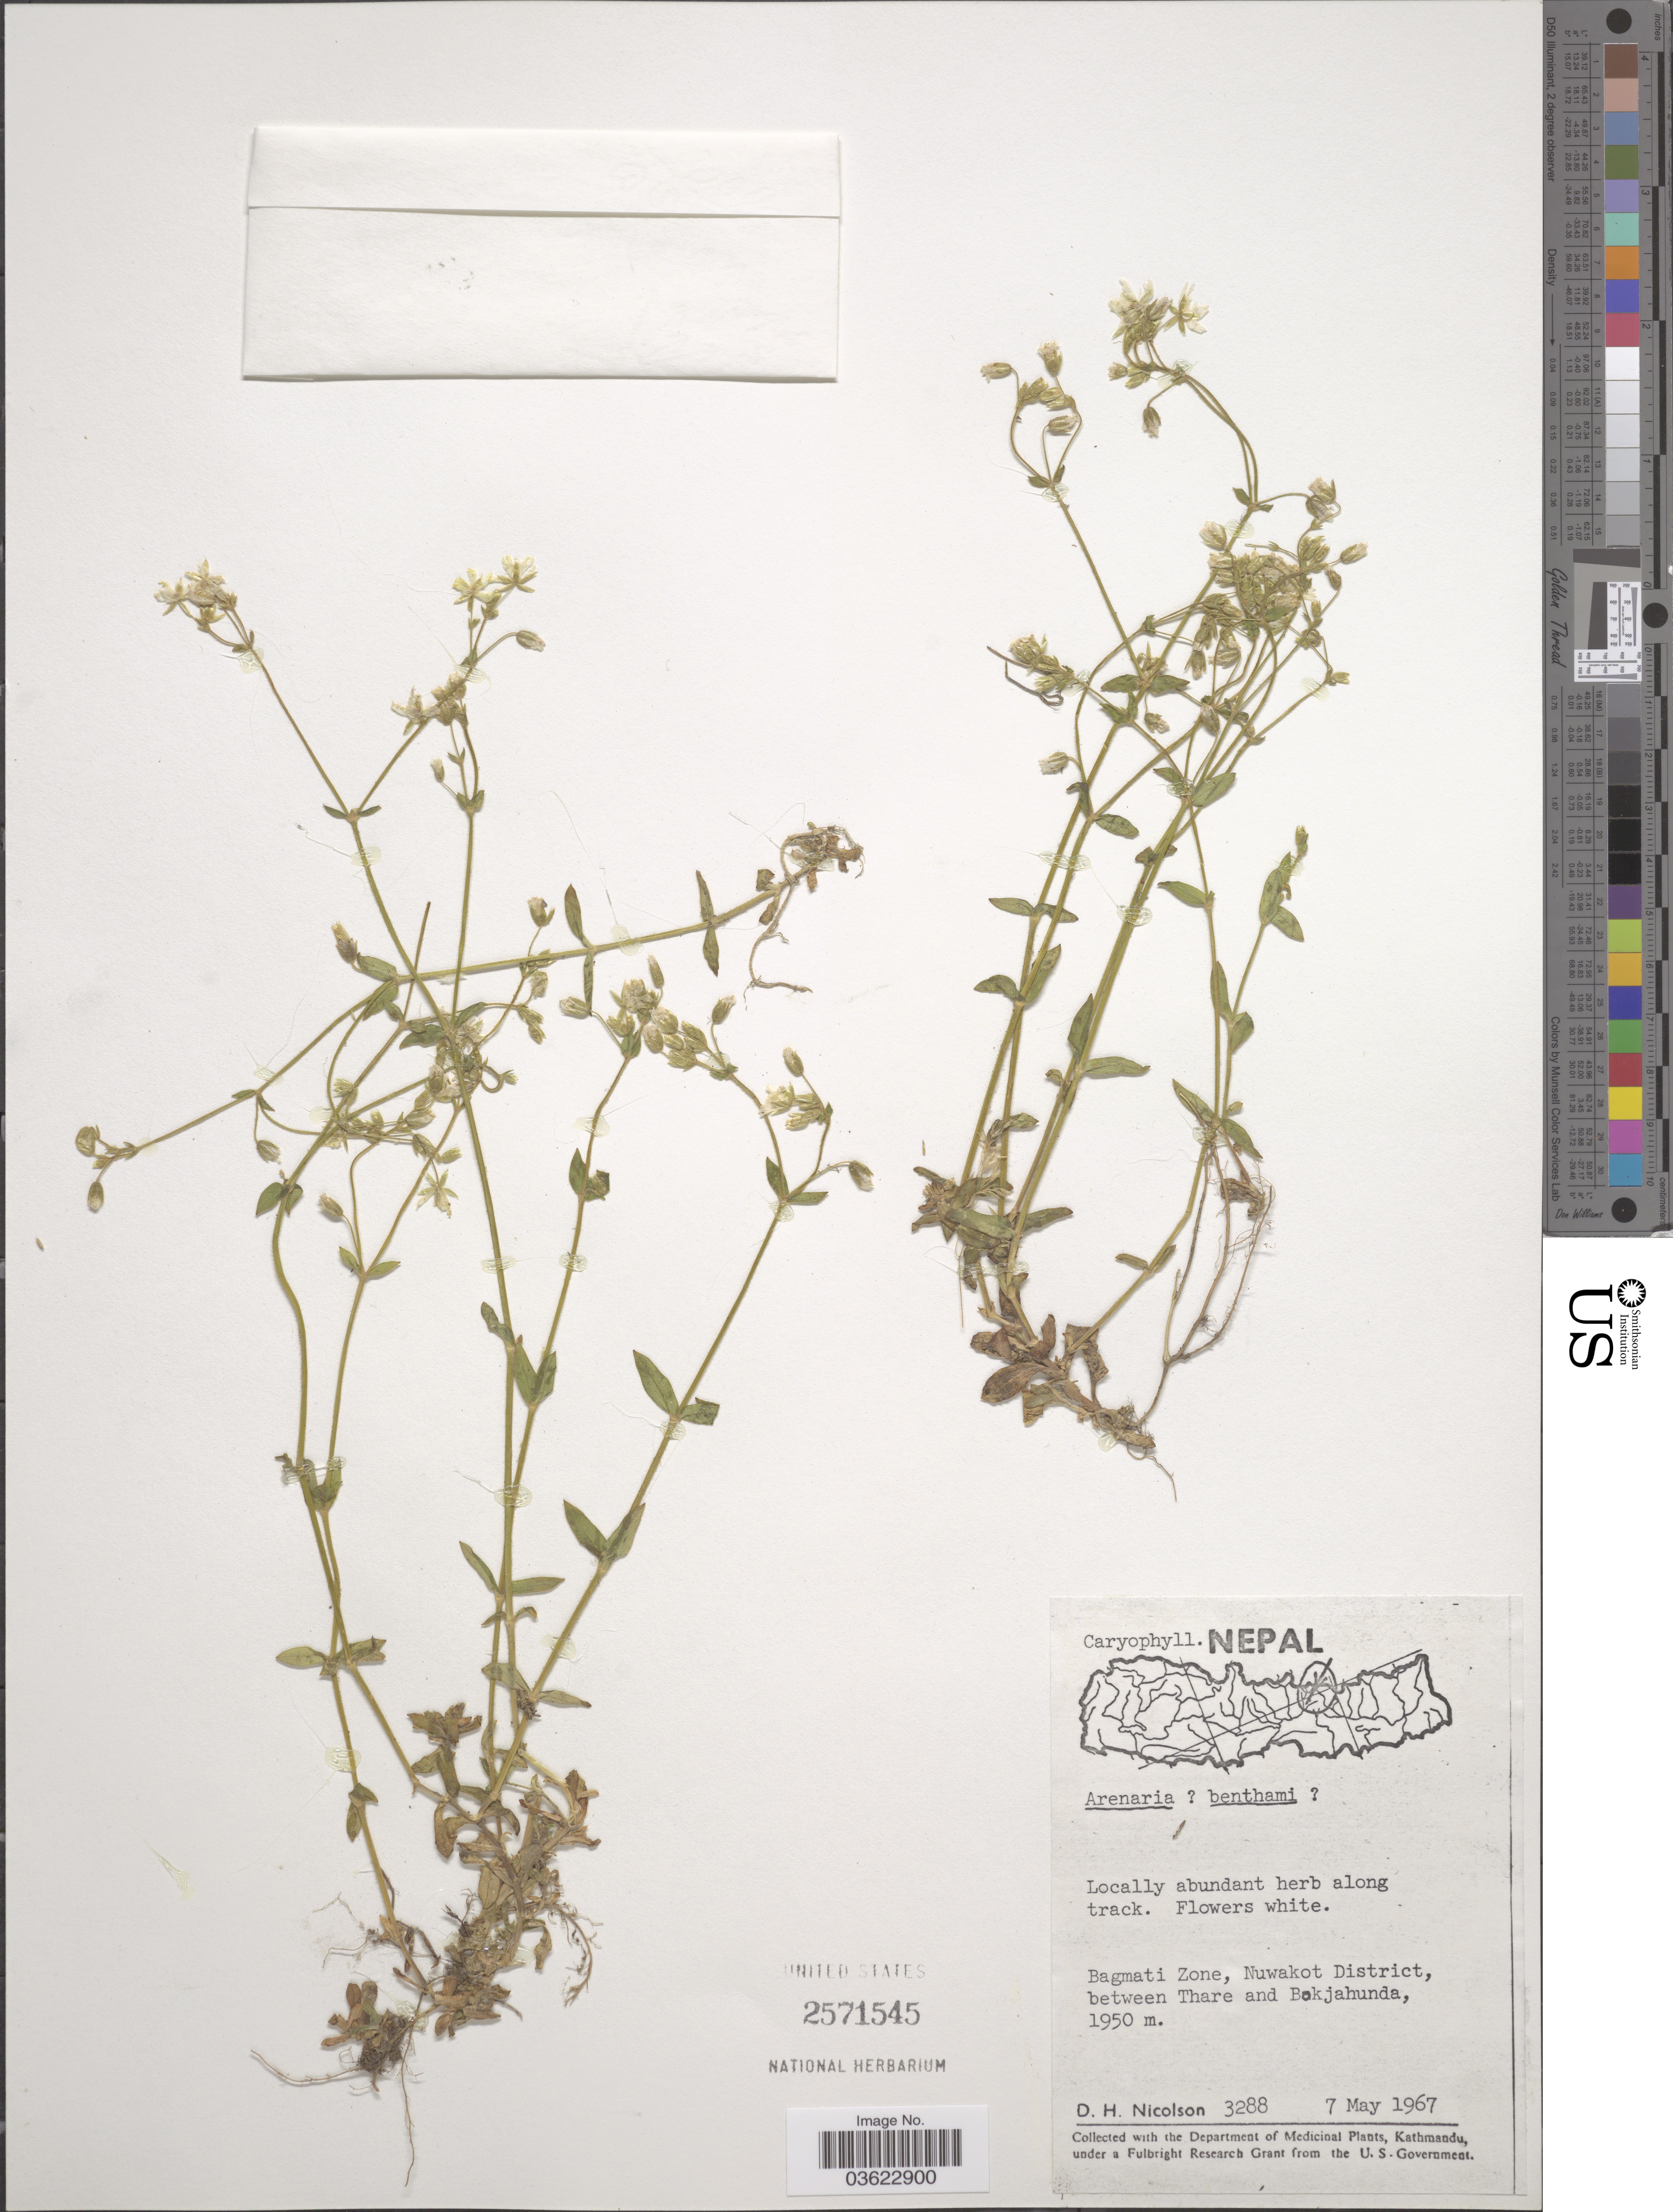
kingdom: Plantae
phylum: Tracheophyta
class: Magnoliopsida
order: Caryophyllales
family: Caryophyllaceae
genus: Arenaria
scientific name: Arenaria benthamii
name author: Fenzl ex Torr. & A. Gray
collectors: D. H. Nicolson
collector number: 3288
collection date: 1967-05-07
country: Nepal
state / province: Bagmati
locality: Bagmati Zone, Nuwakot District, between Thare and Bokjahunda.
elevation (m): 1950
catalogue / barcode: US 2571545